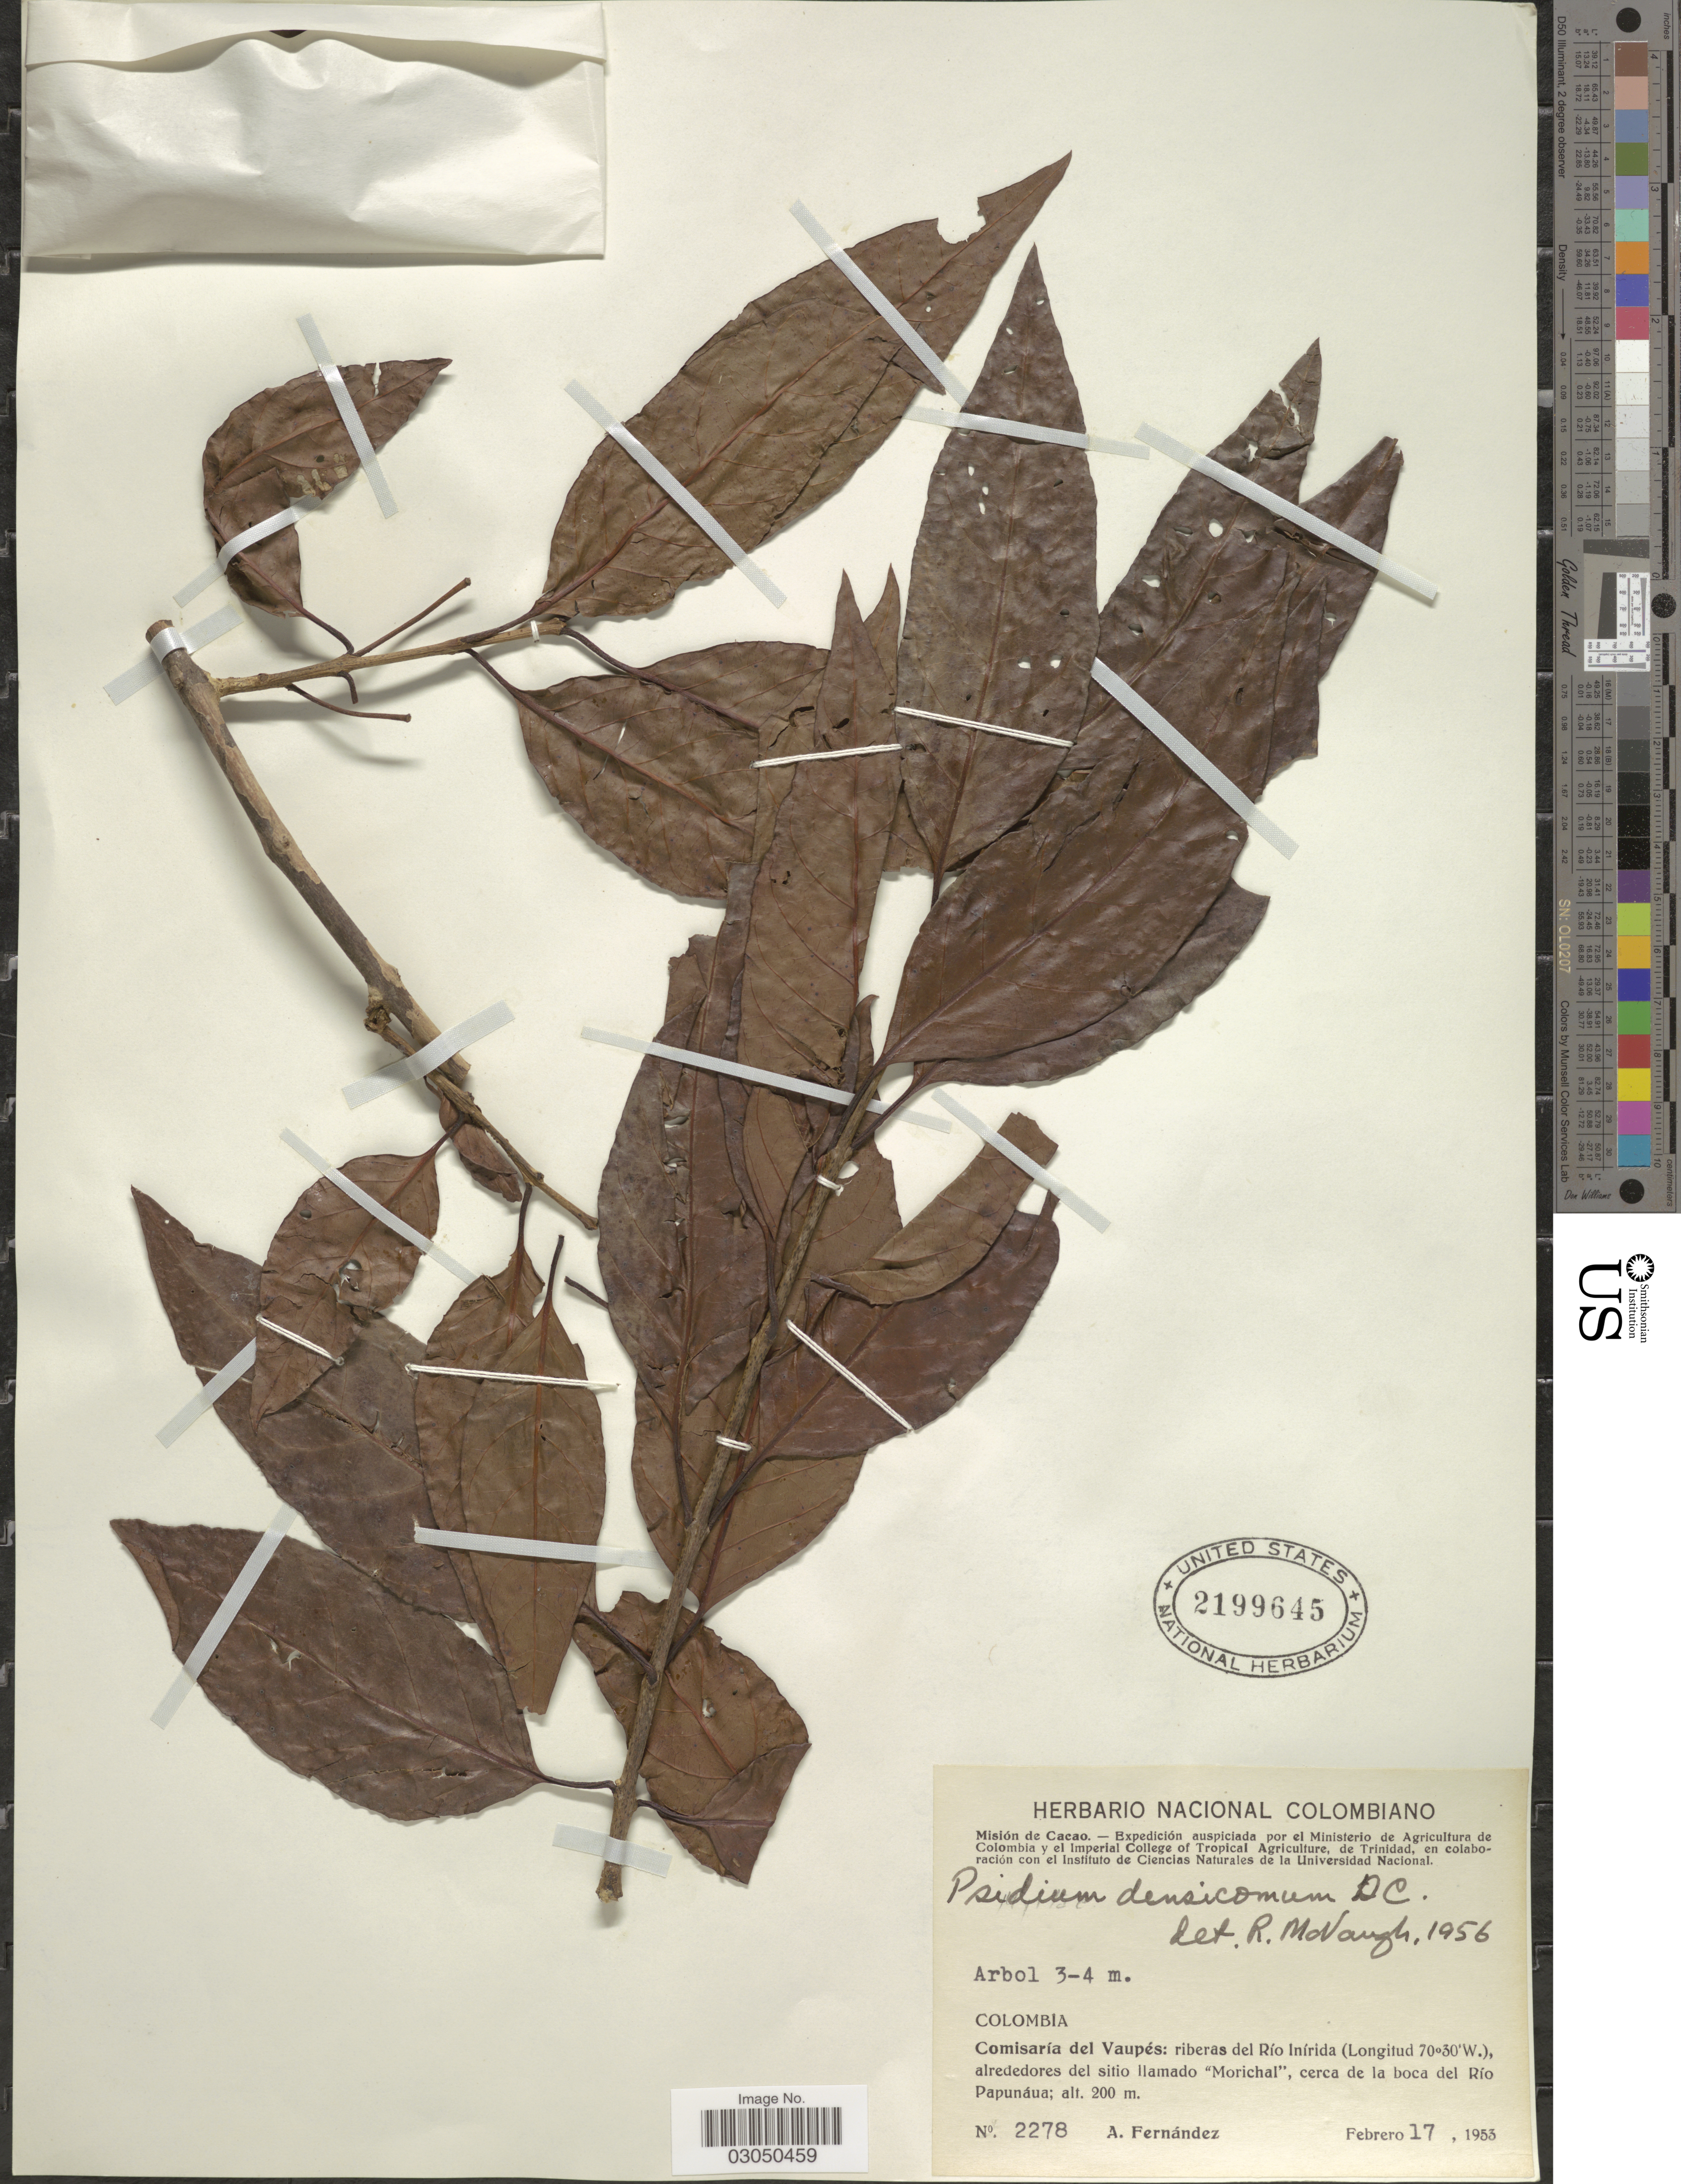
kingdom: Plantae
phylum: Tracheophyta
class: Magnoliopsida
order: Myrtales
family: Myrtaceae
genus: Psidium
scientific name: Psidium densicomum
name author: DC.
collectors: A. Fernández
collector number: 2278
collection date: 1953-02-17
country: Colombia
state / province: Vaupés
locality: Cacao. Comisaría del Vaupés: riberas del Río Inírida, alrededores del sitio llamado "Morichal", cerca de la boca del Río Papunáua.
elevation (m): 200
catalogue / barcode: US 2199645